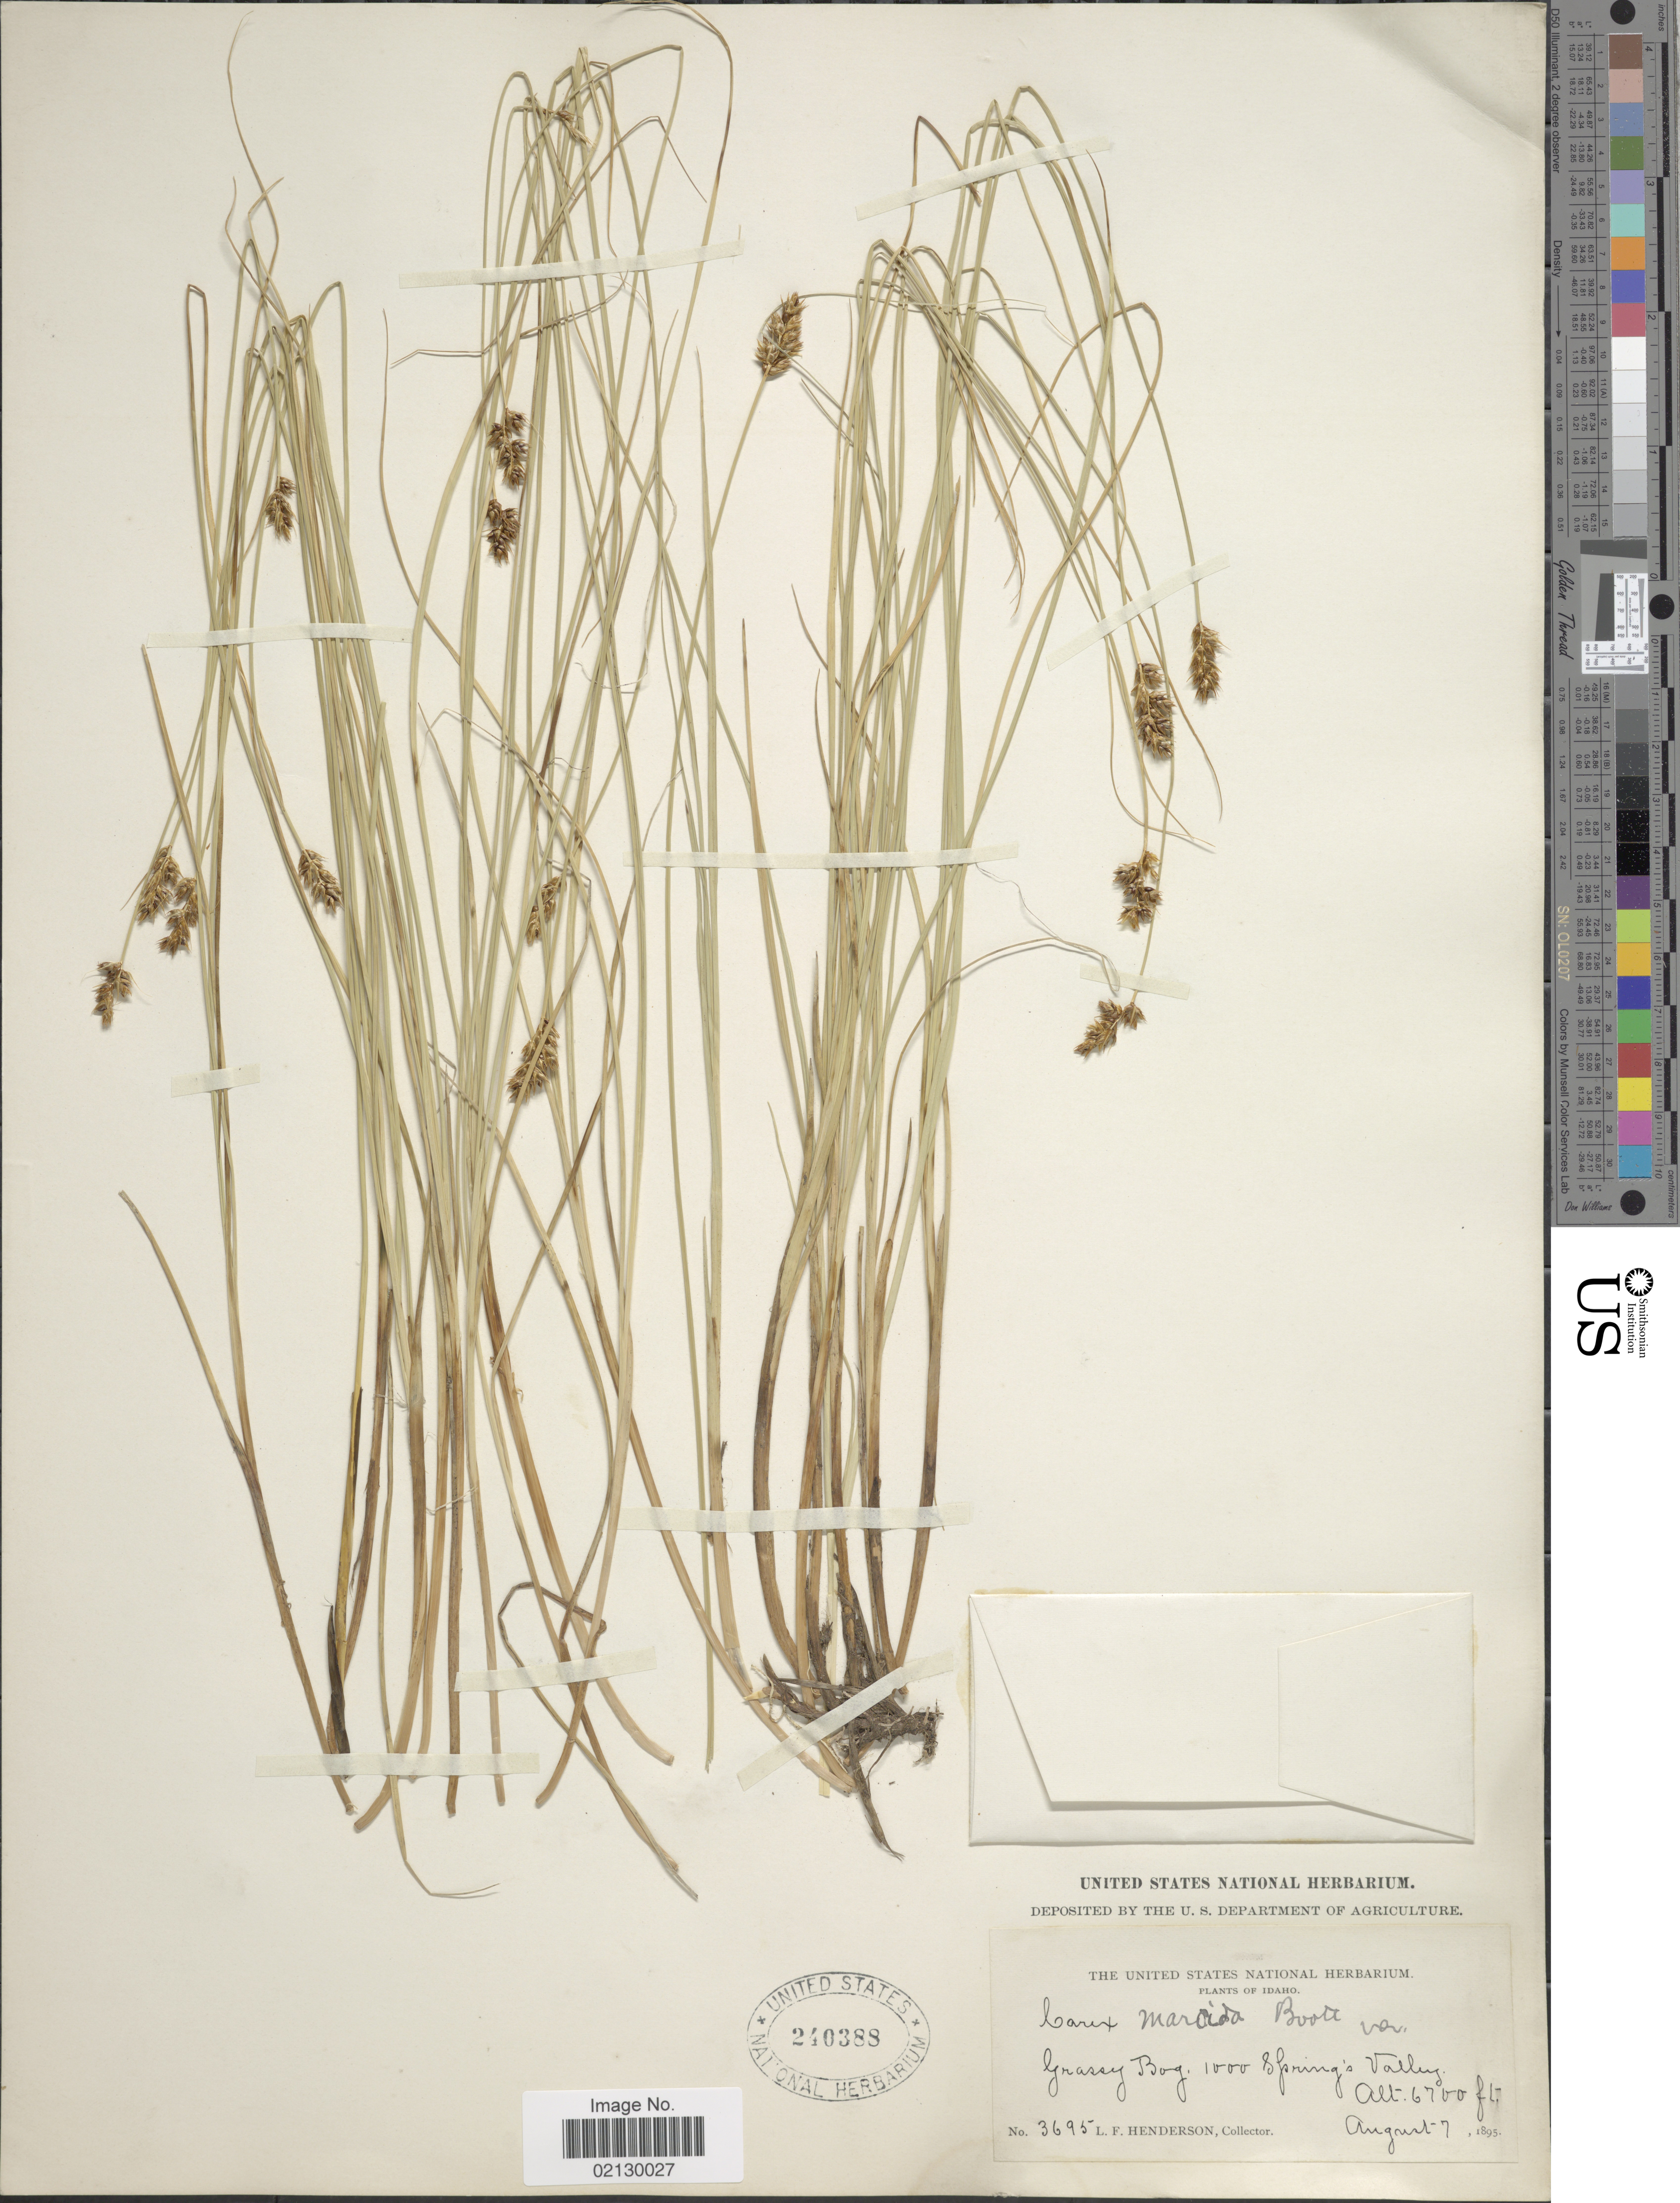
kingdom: Plantae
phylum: Tracheophyta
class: Liliopsida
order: Poales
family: Cyperaceae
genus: Carex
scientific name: Carex praegracilis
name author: W. Boott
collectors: L. Henderson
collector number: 3695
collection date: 1895-08-07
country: United States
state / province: Idaho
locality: Spring's Valley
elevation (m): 2042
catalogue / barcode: US 240388